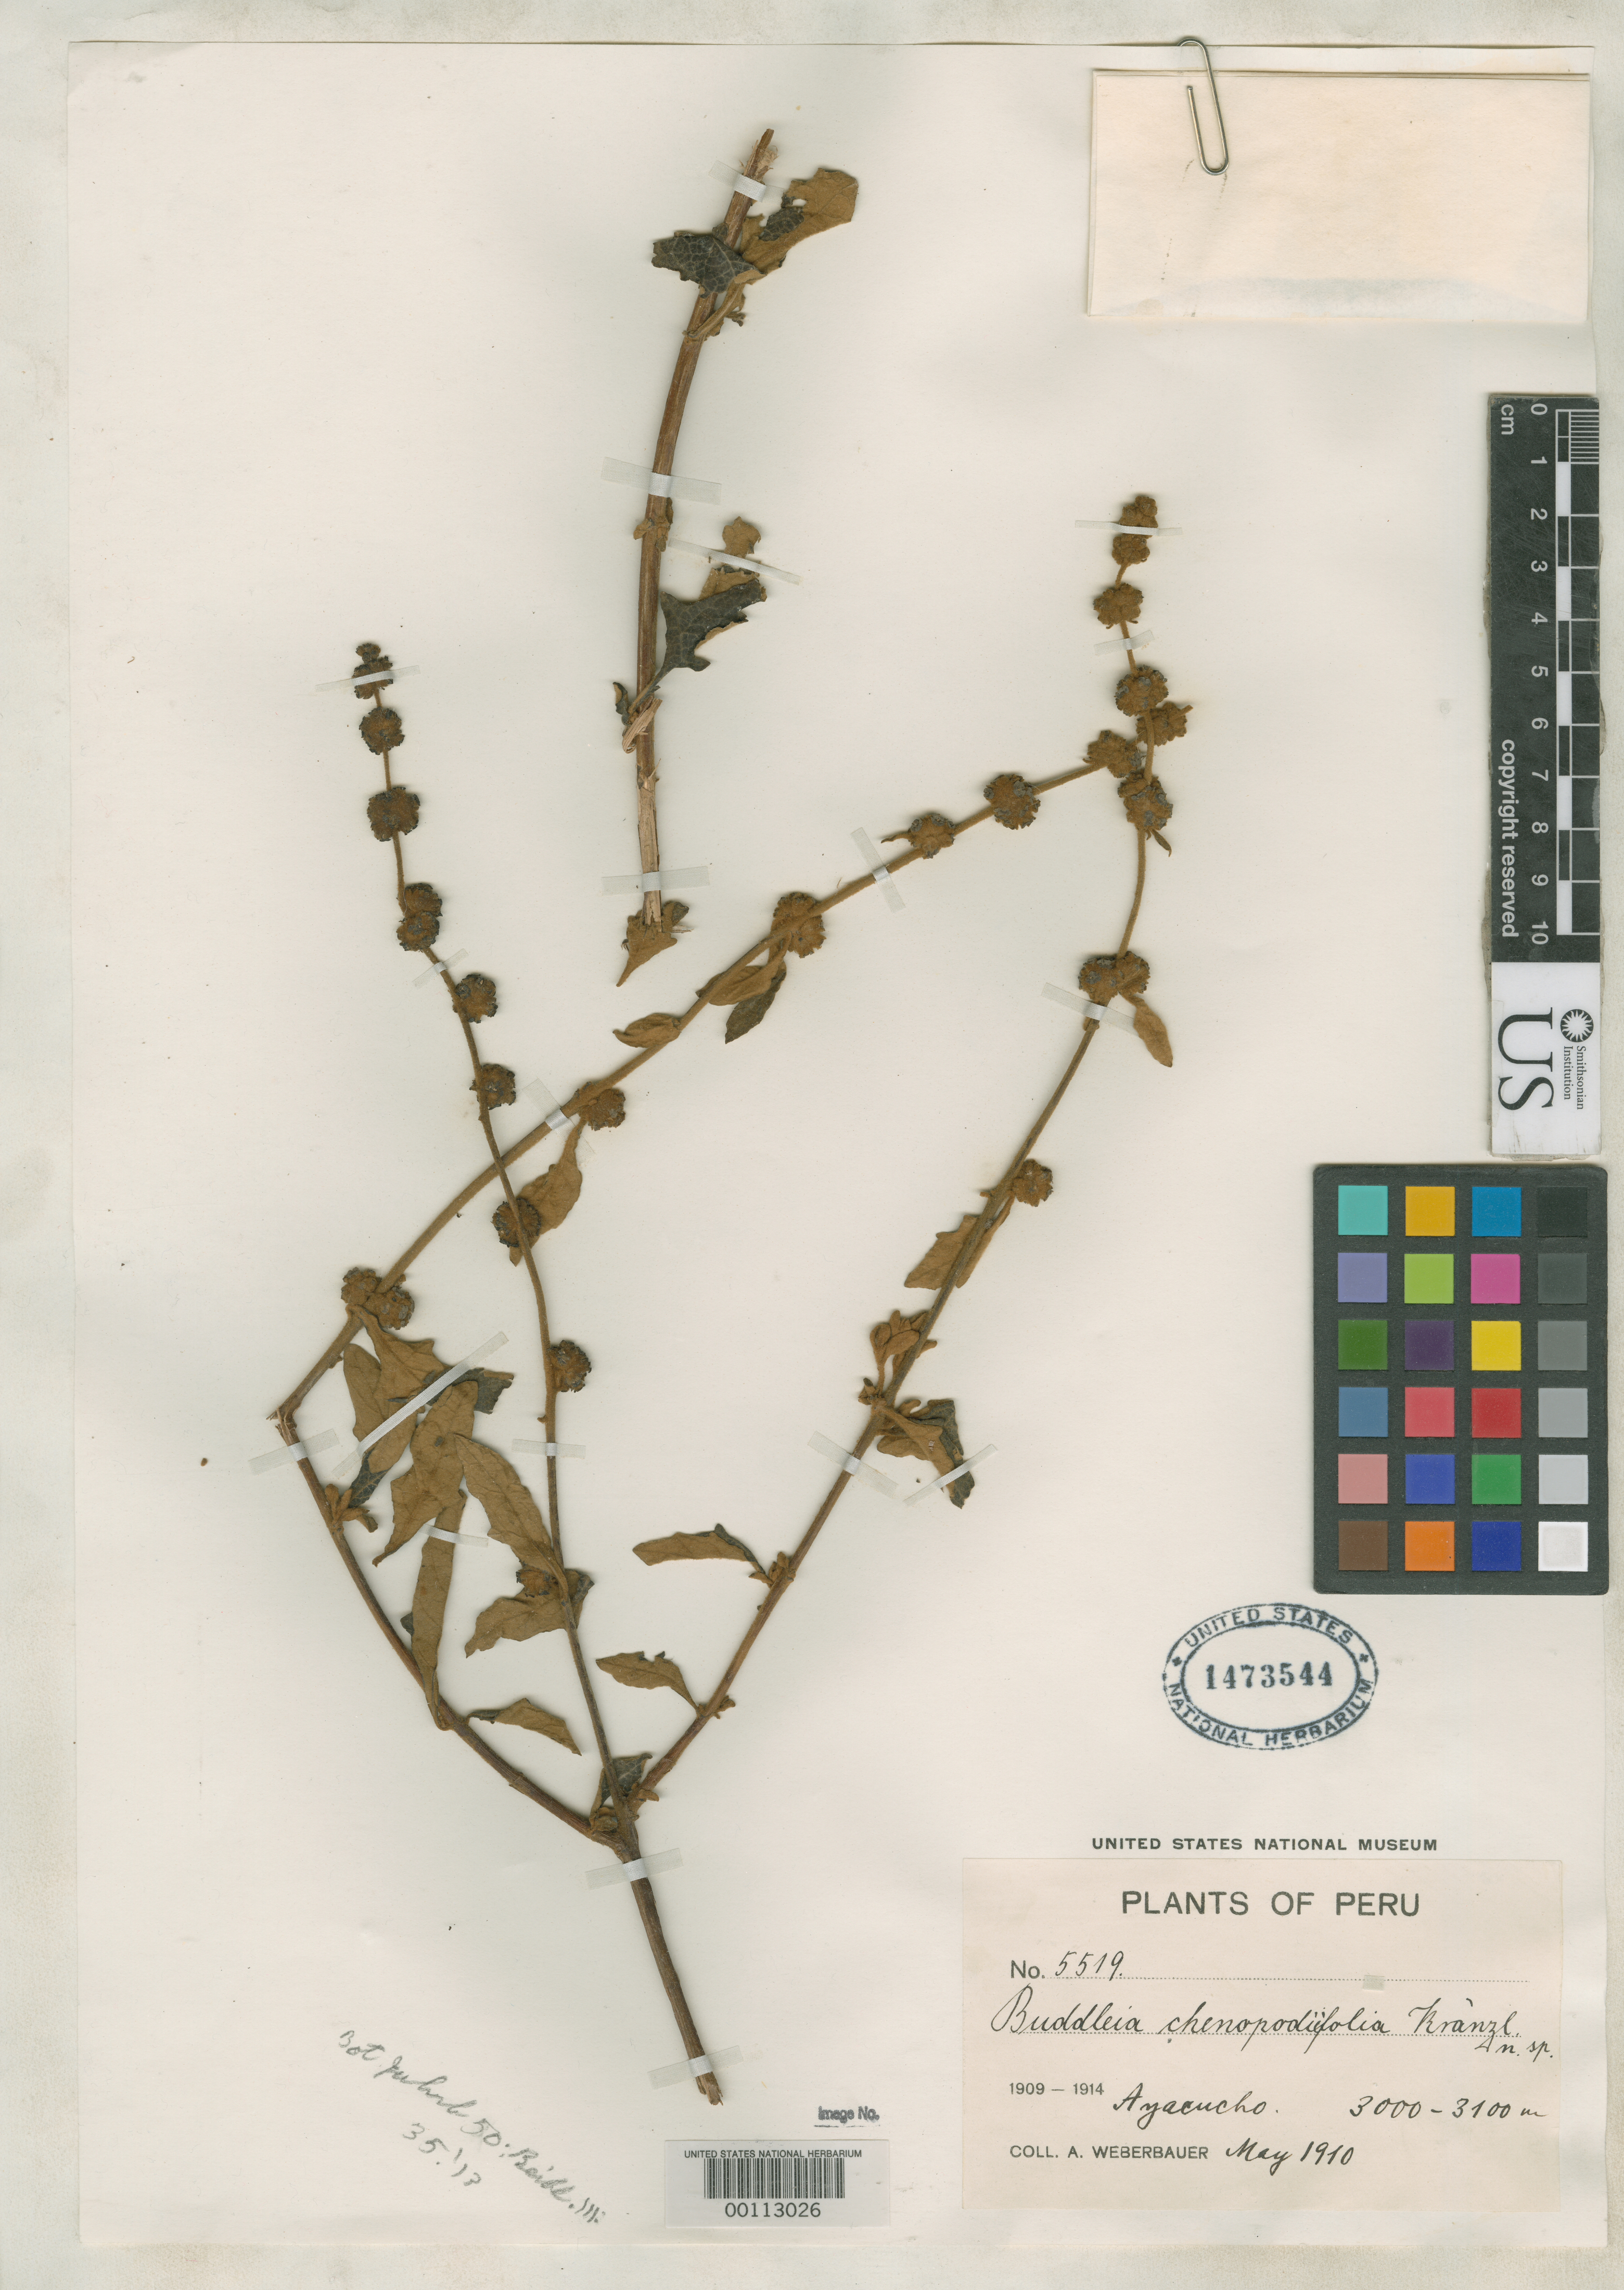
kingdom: Plantae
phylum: Tracheophyta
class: Magnoliopsida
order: Lamiales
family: Scrophulariaceae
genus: Buddleja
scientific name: Buddleja chenopodiifolia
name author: Kraenzl.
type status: Isosyntype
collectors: A. Weberbauer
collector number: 5519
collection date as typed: May 1910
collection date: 1910-05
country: Peru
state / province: Ayacucho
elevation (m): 3000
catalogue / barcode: US 1473544